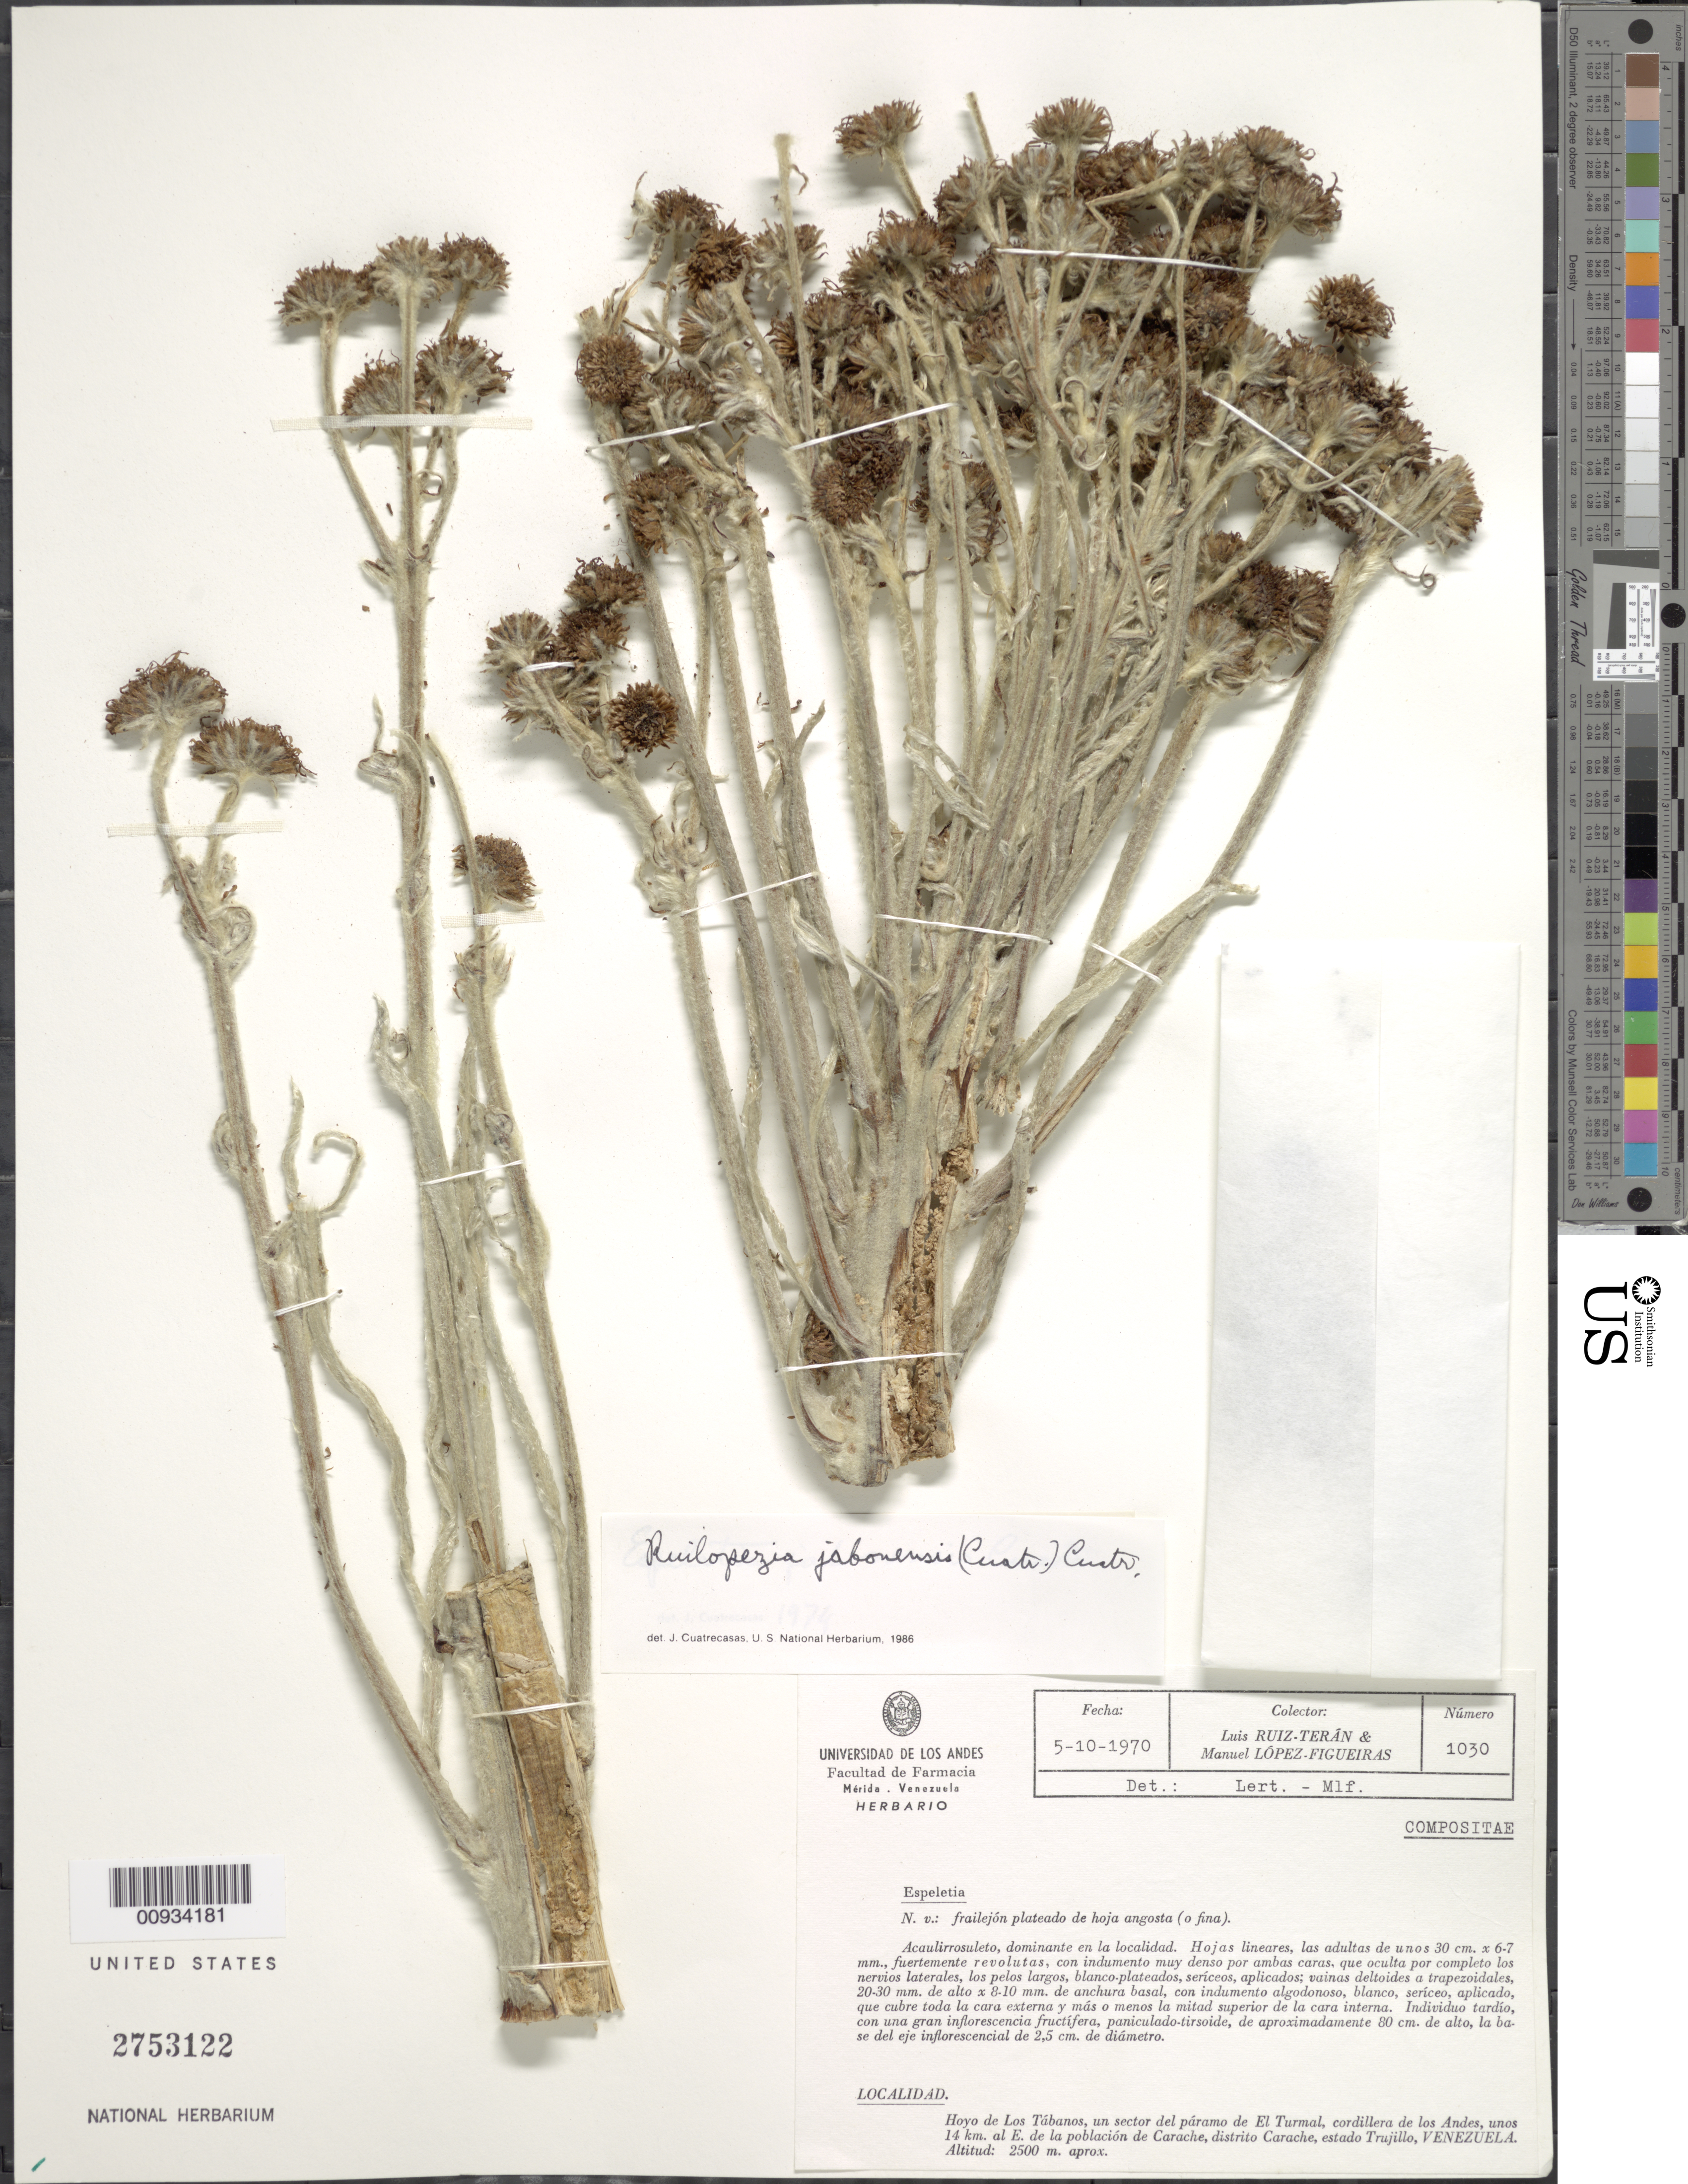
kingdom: Plantae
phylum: Tracheophyta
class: Magnoliopsida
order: Asterales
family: Asteraceae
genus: Ruilopezia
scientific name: Ruilopezia jabonensis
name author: (Cuatrec.) Cuatrec.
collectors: L. Teran & M. López Figueiras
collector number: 1030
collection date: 1970-10-05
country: Venezuela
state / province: Trujillo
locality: Hoyo de Los Tabanos, un sector del paramo de El Turmal, Cordillera de Los Andes, unos 14 km al E de la poblacion de Carache, Distrito Carache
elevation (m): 2500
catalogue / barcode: US 2753122